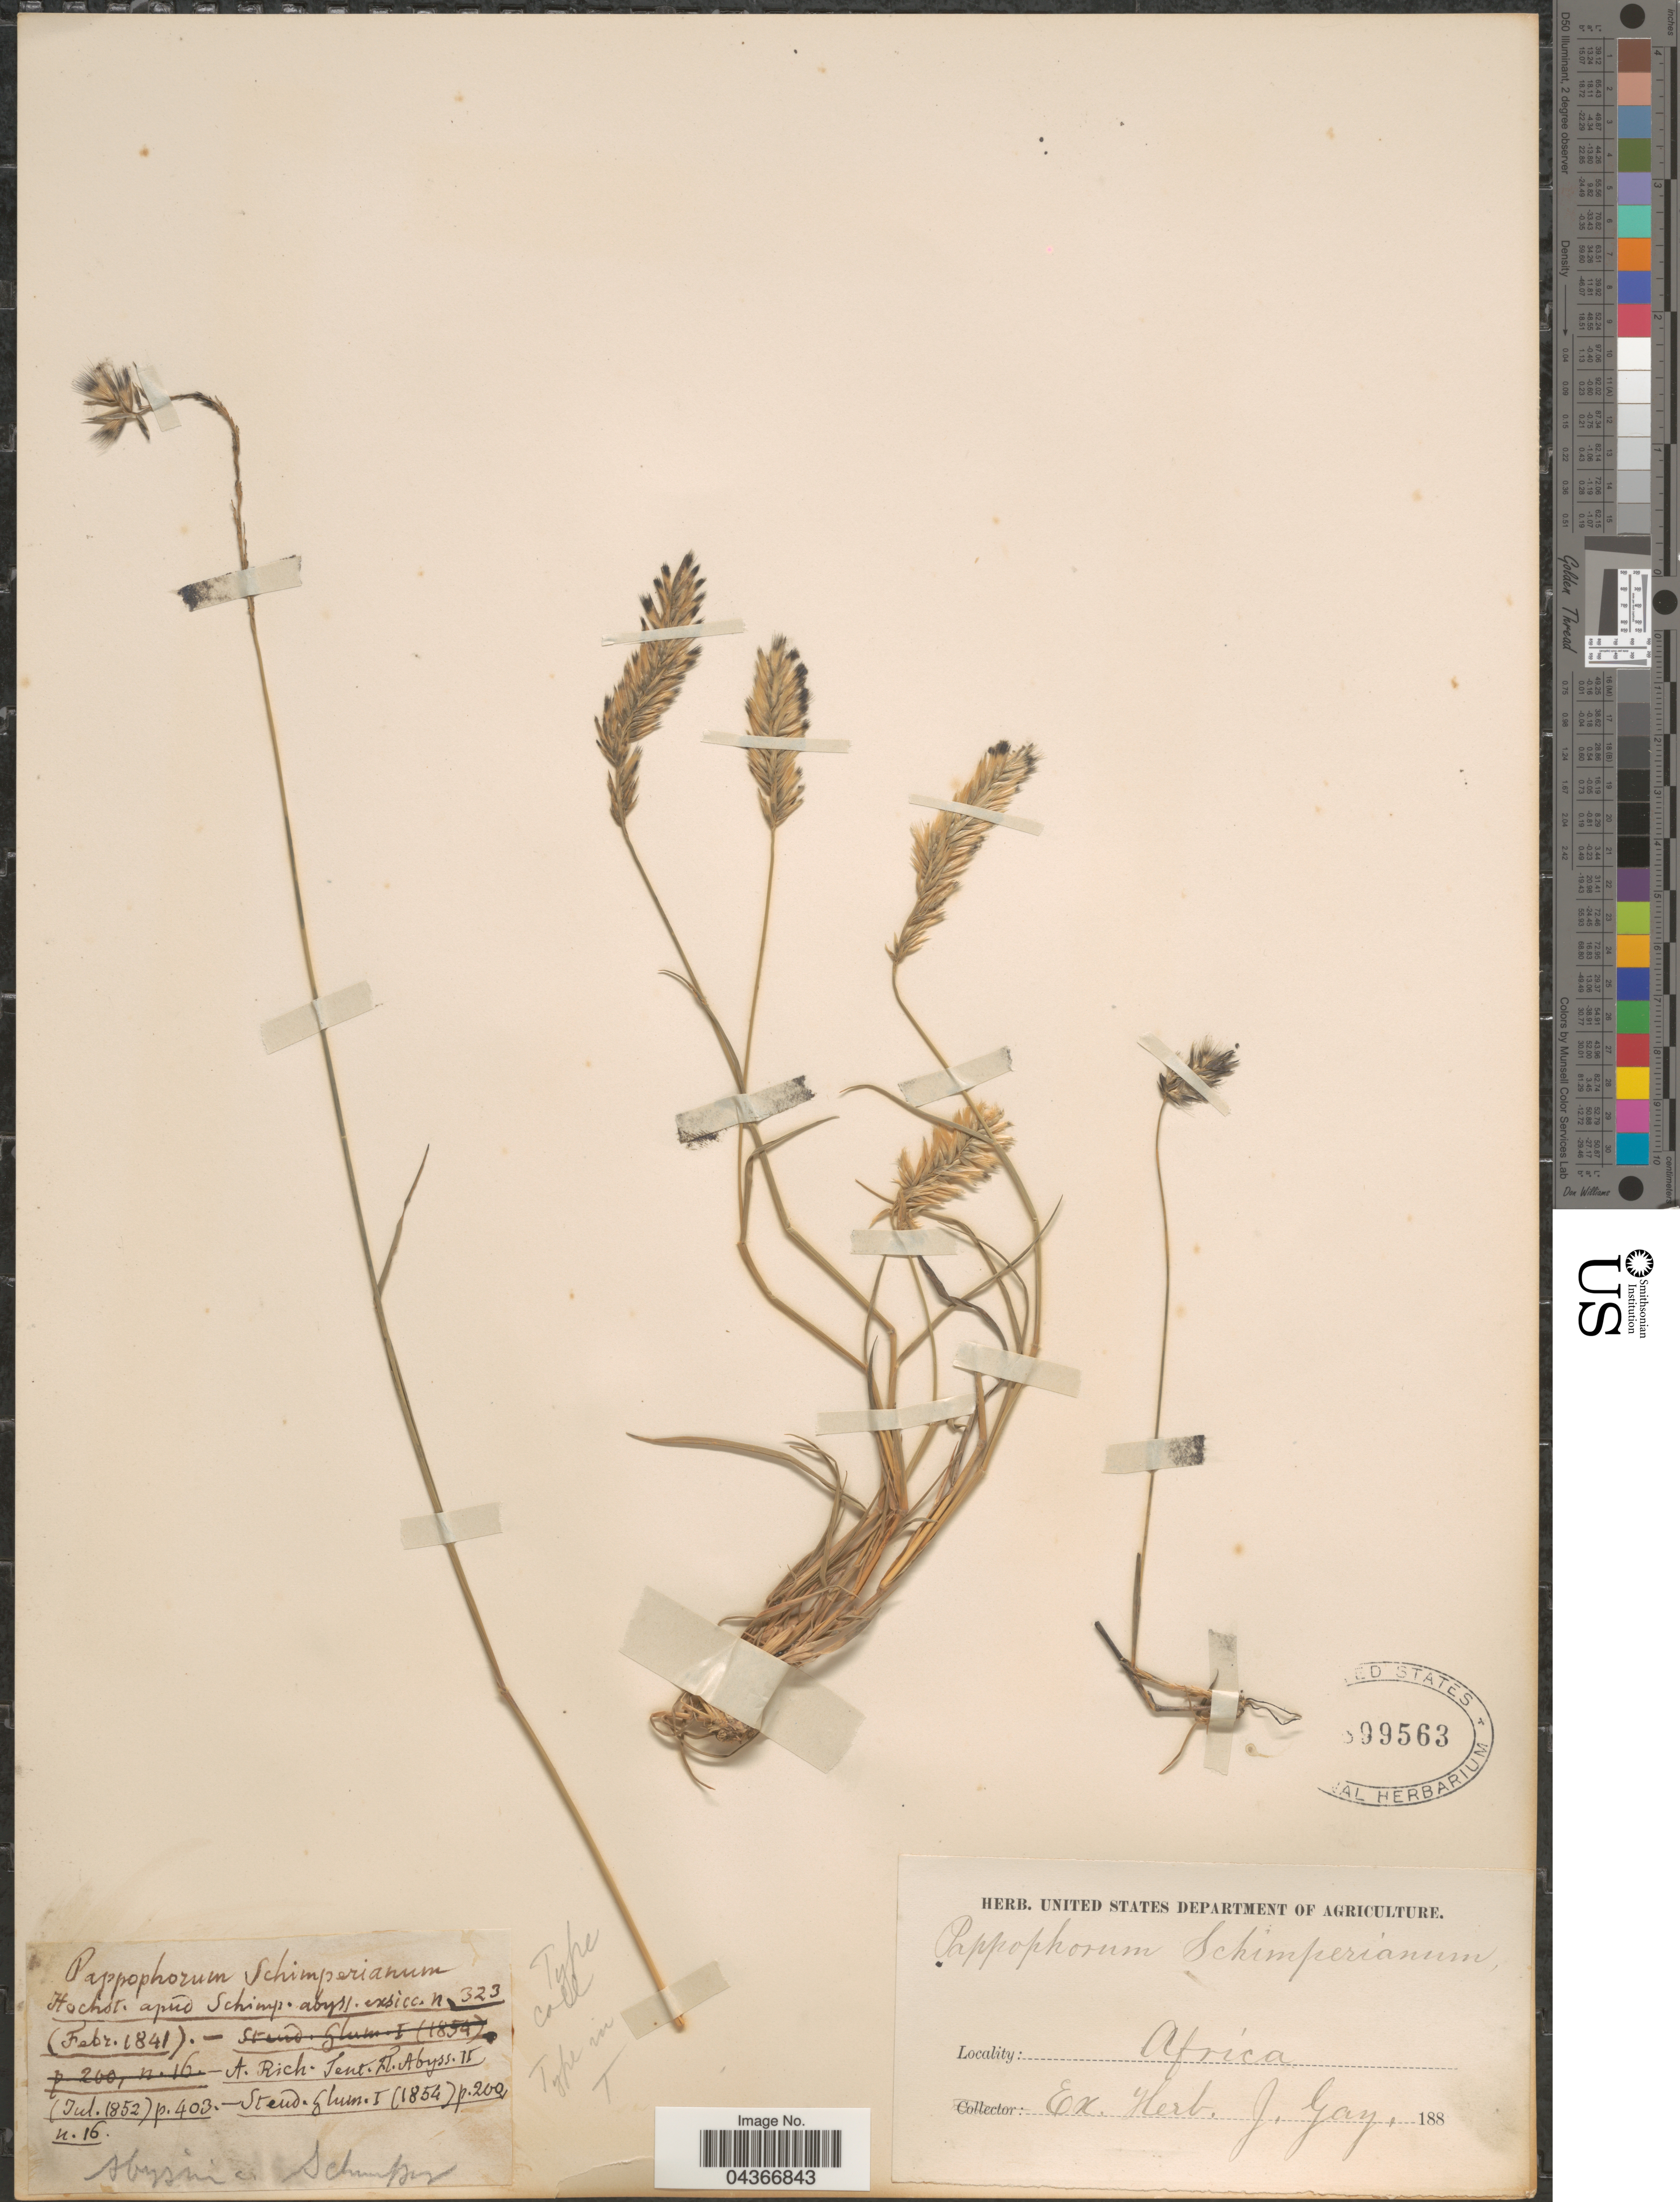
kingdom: Plantae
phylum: Tracheophyta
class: Liliopsida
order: Poales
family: Poaceae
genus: Enneapogon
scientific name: Enneapogon persicus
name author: Boiss.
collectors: -. Schimper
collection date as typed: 188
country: Ethiopia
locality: Abyssinia.